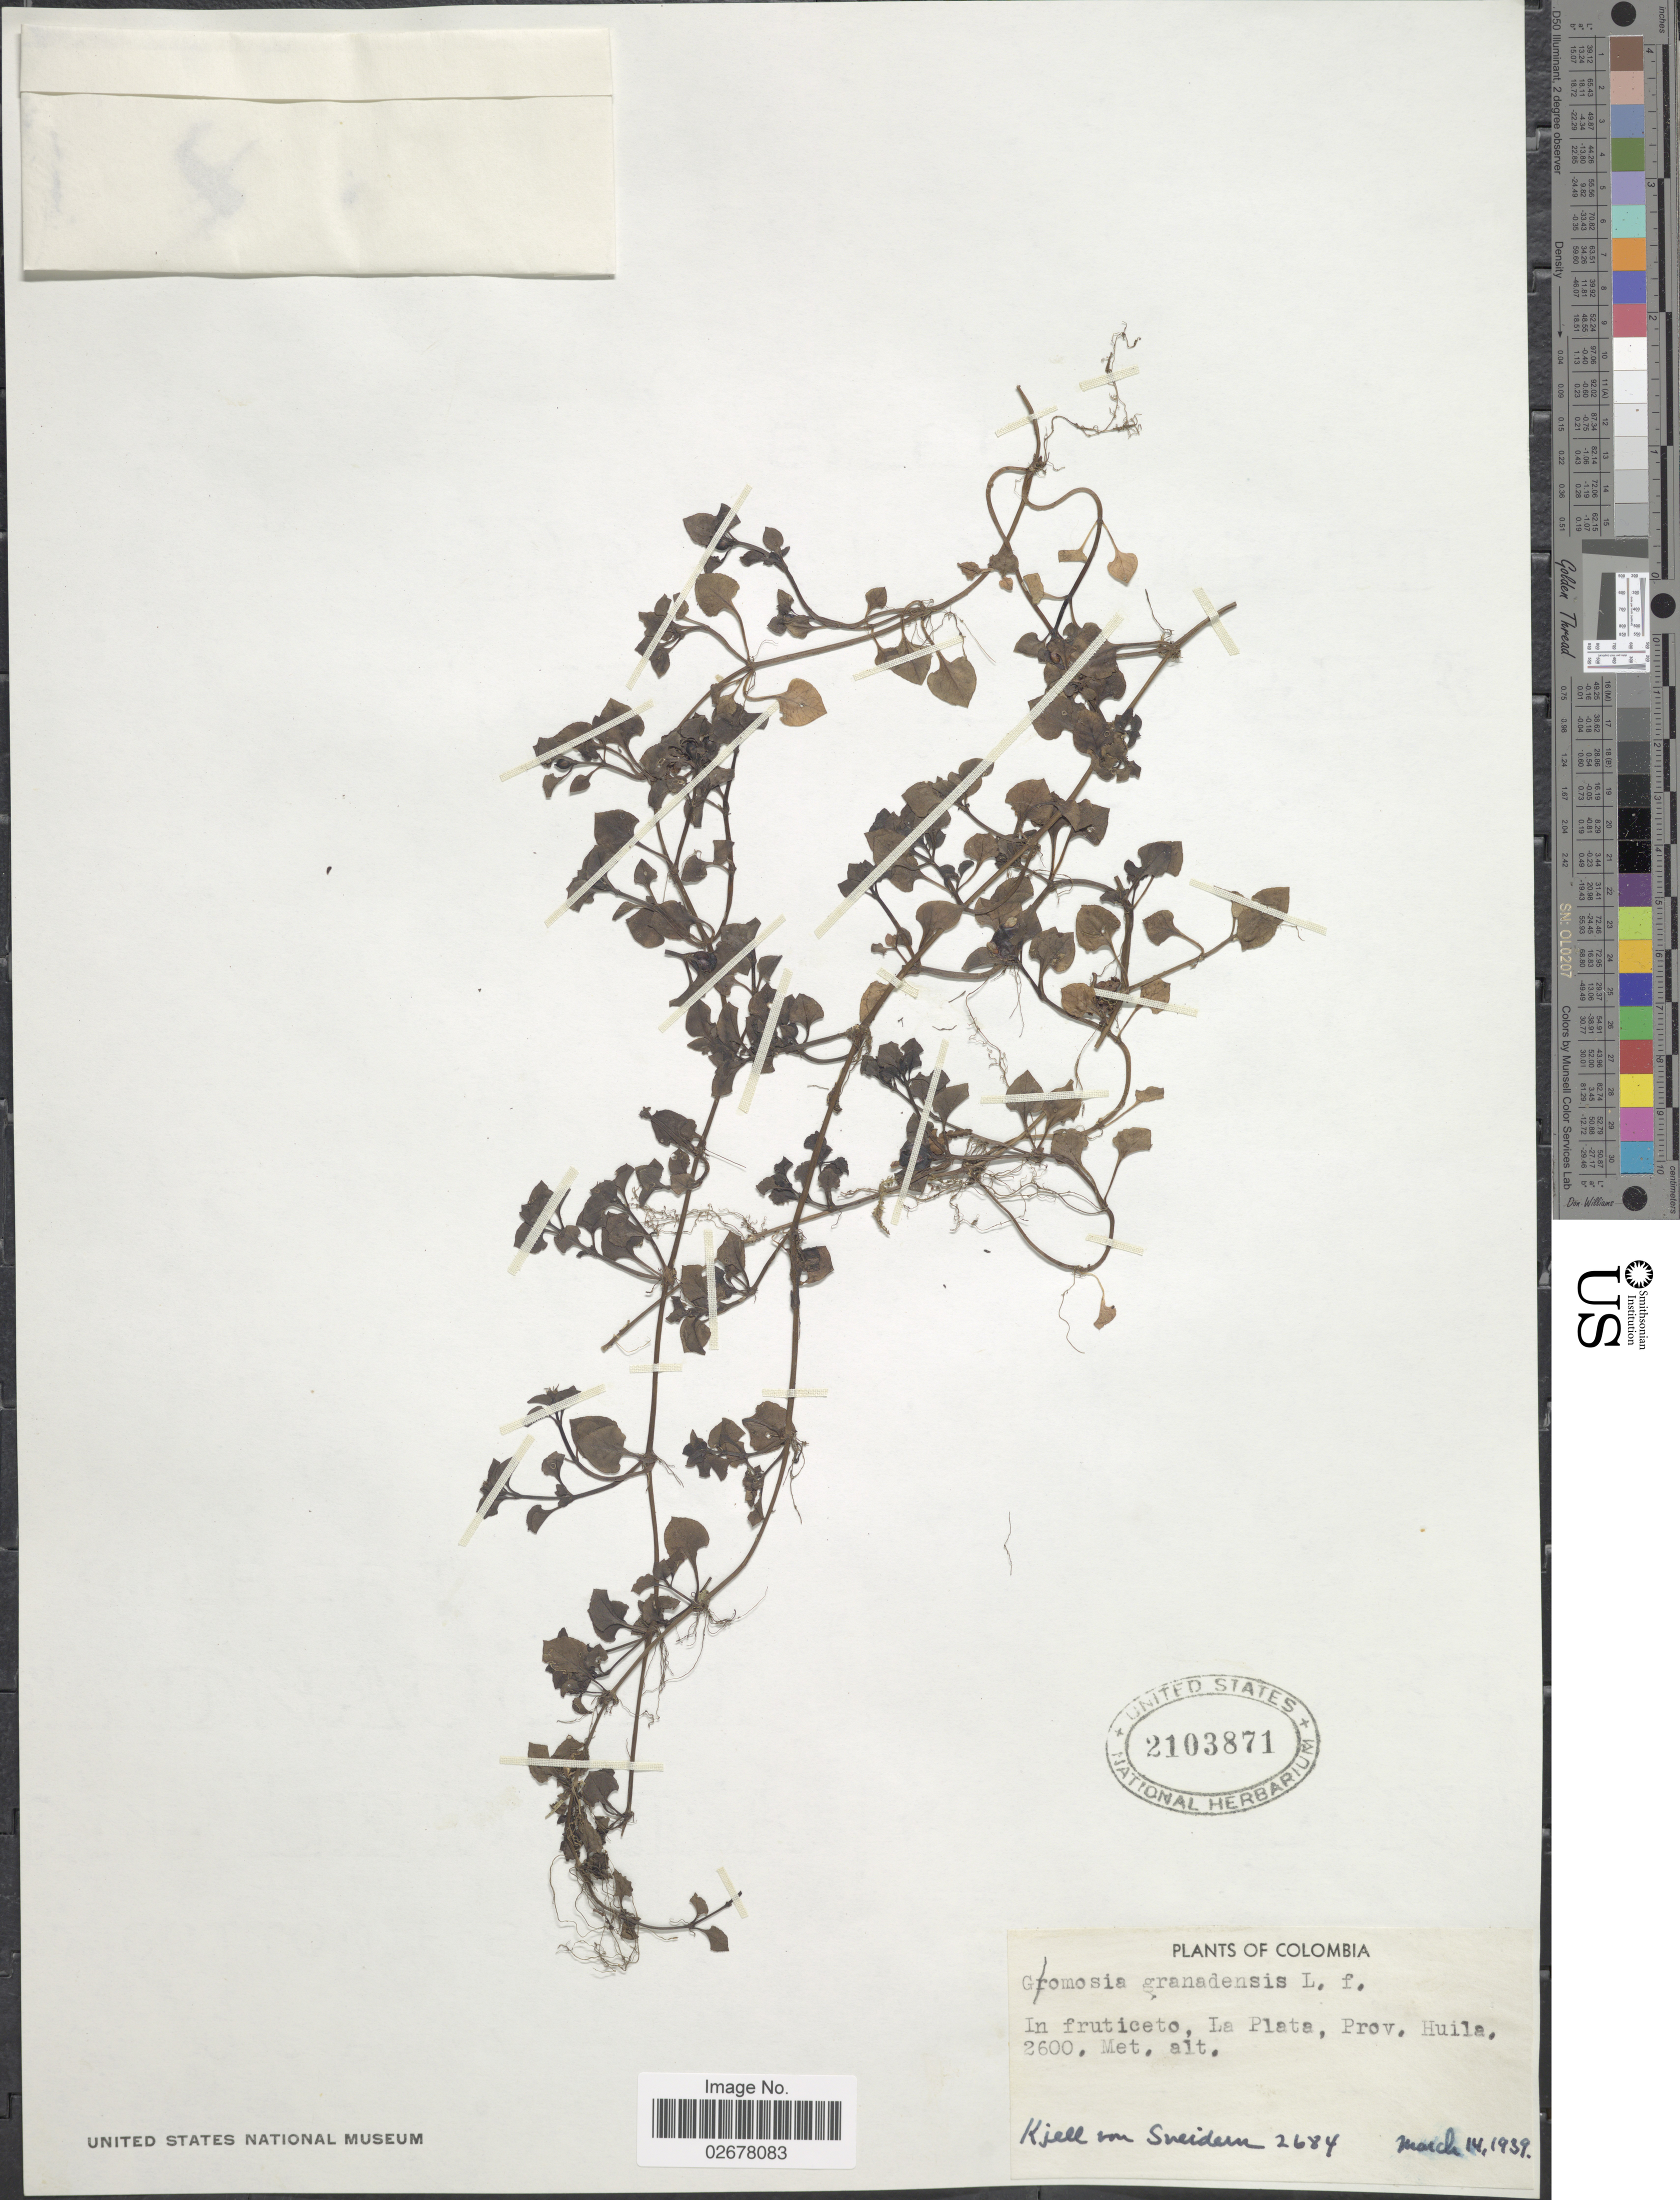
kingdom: Plantae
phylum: Tracheophyta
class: Magnoliopsida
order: Gentianales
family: Rubiaceae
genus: Nertera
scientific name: Nertera depressa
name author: Banks & Sol. ex Gaertn.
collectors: K. von Sneidern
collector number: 2684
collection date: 1939-03-14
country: Colombia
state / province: Huila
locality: In fruticeto, La Plata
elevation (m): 2600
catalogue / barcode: US 2103871